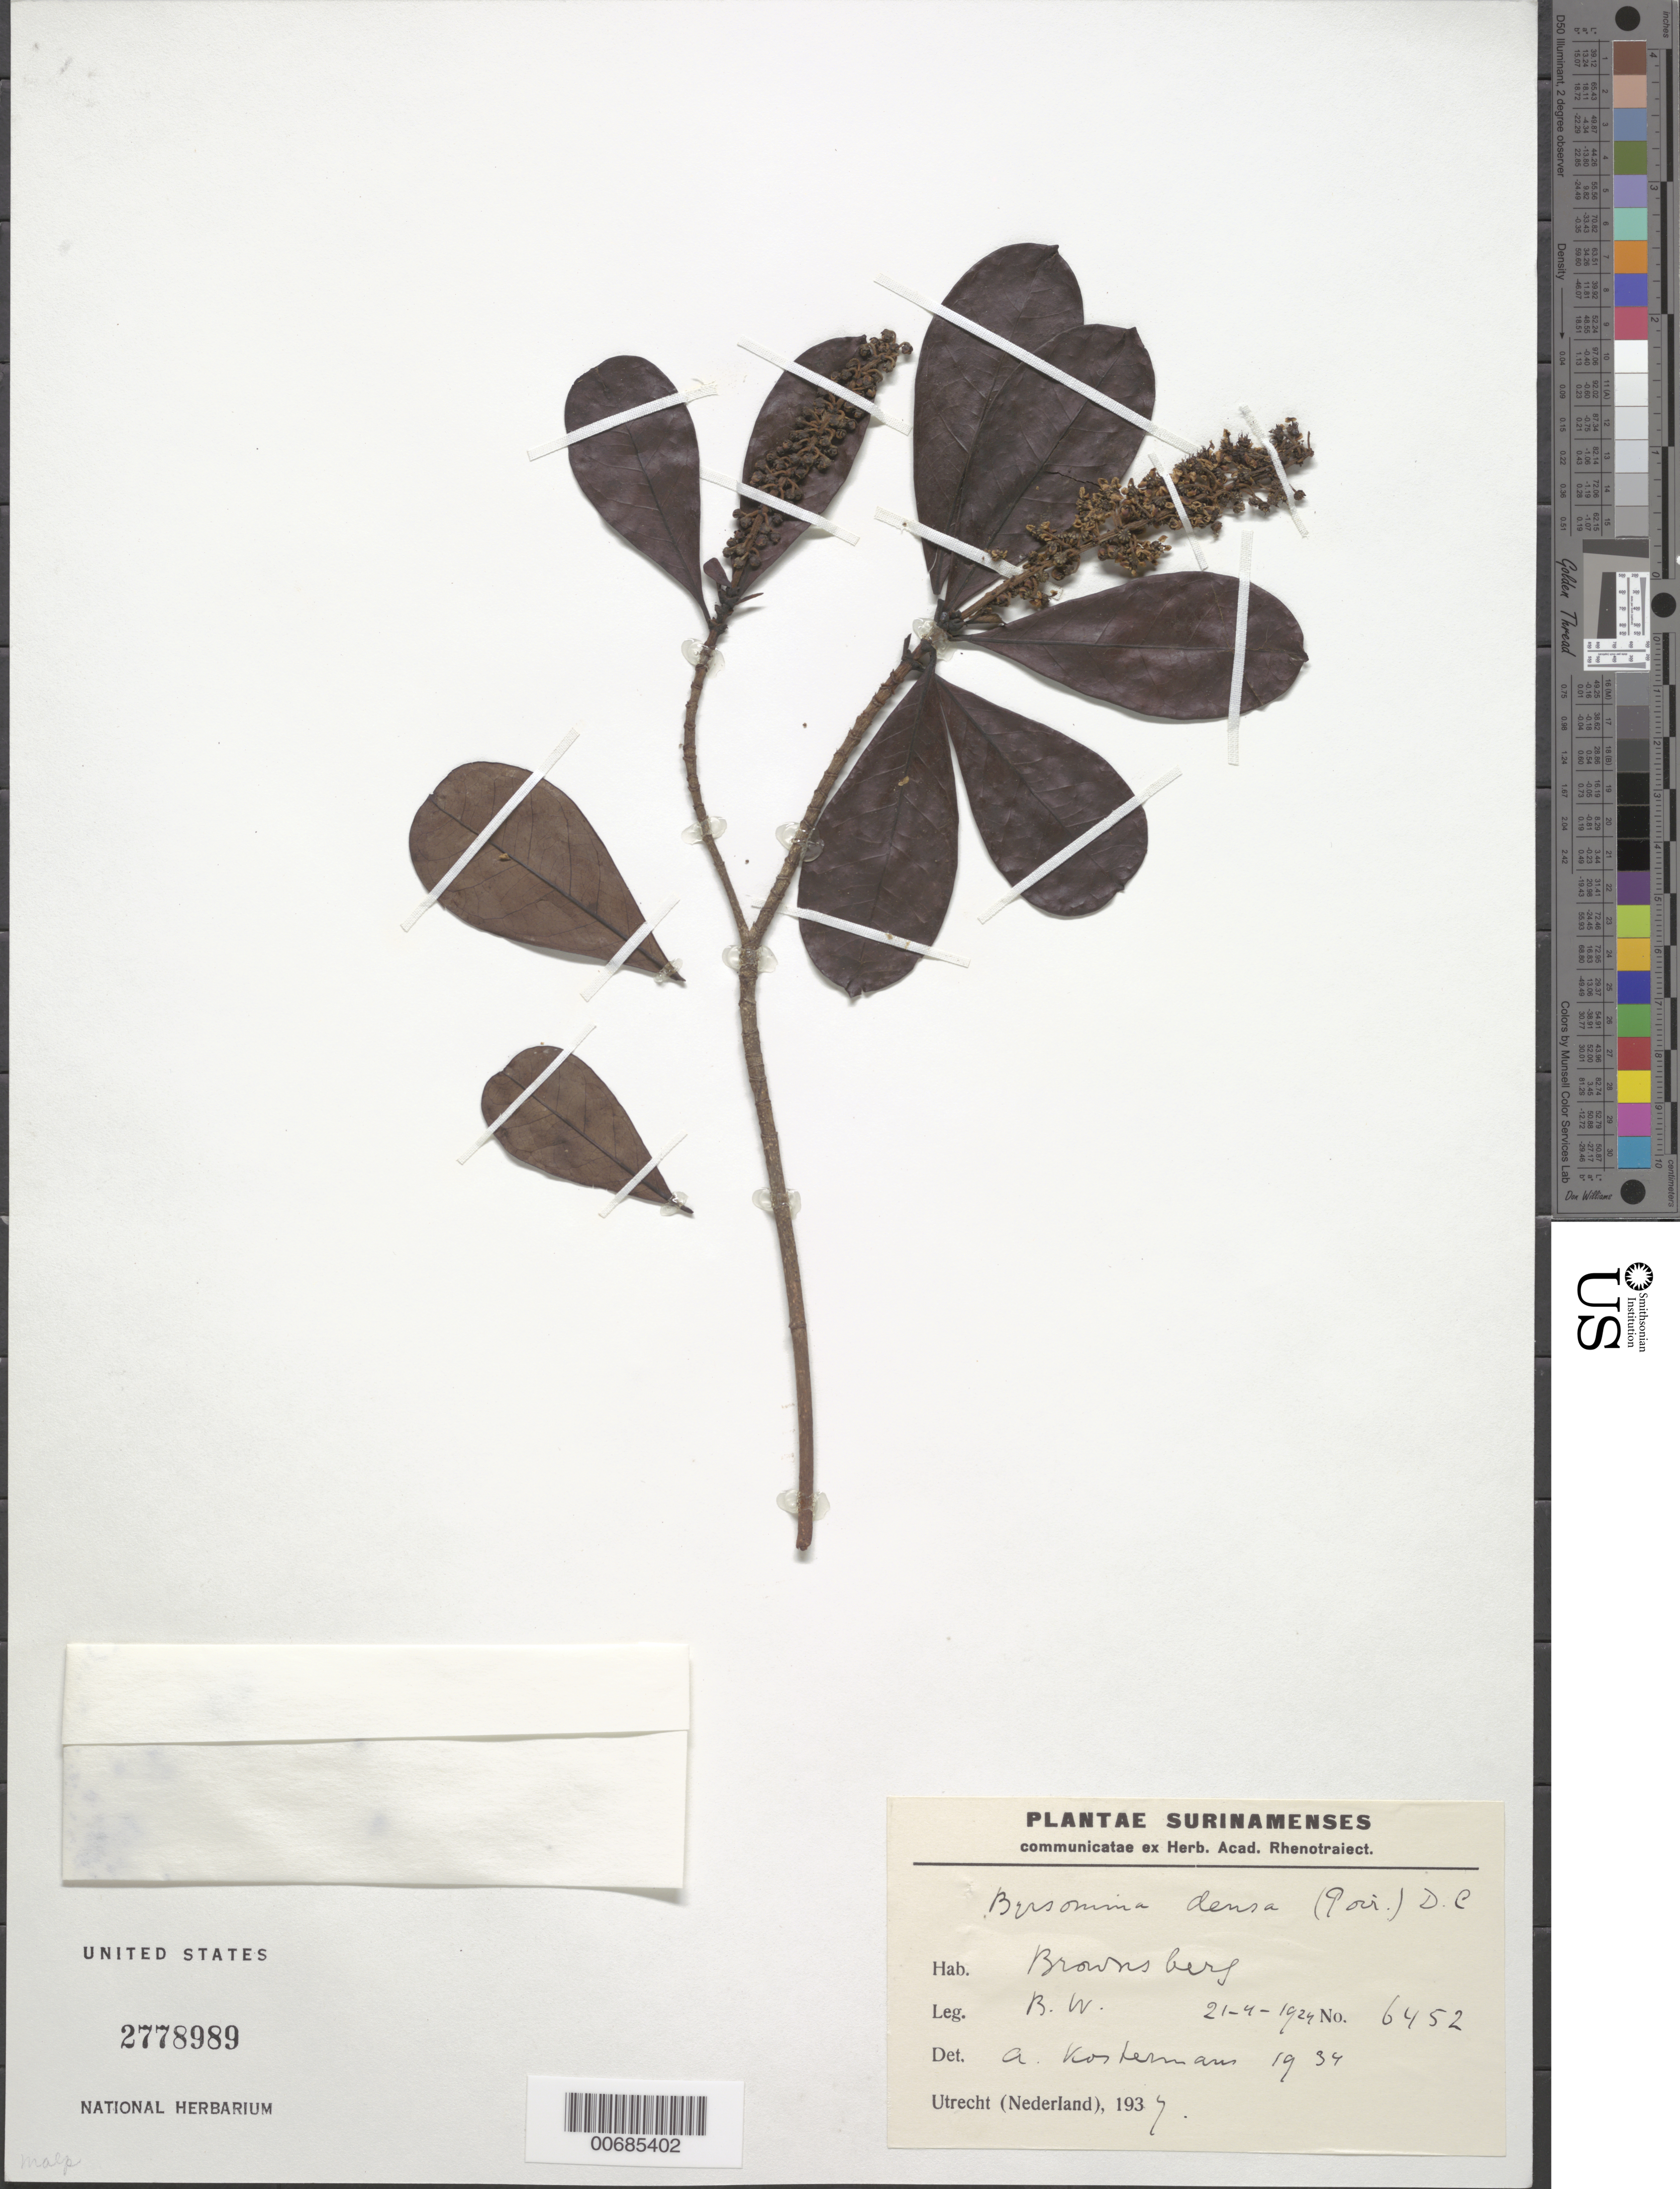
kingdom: Plantae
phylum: Tracheophyta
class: Magnoliopsida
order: Malpighiales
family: Malpighiaceae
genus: Byrsonima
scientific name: Byrsonima densa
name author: (Poir.) DC.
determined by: Kostermans, A. J. G. H.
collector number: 6452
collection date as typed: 21-Apr-24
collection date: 1924-04-21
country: Suriname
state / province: Brokopondo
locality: Brownsberg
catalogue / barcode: US 2778989